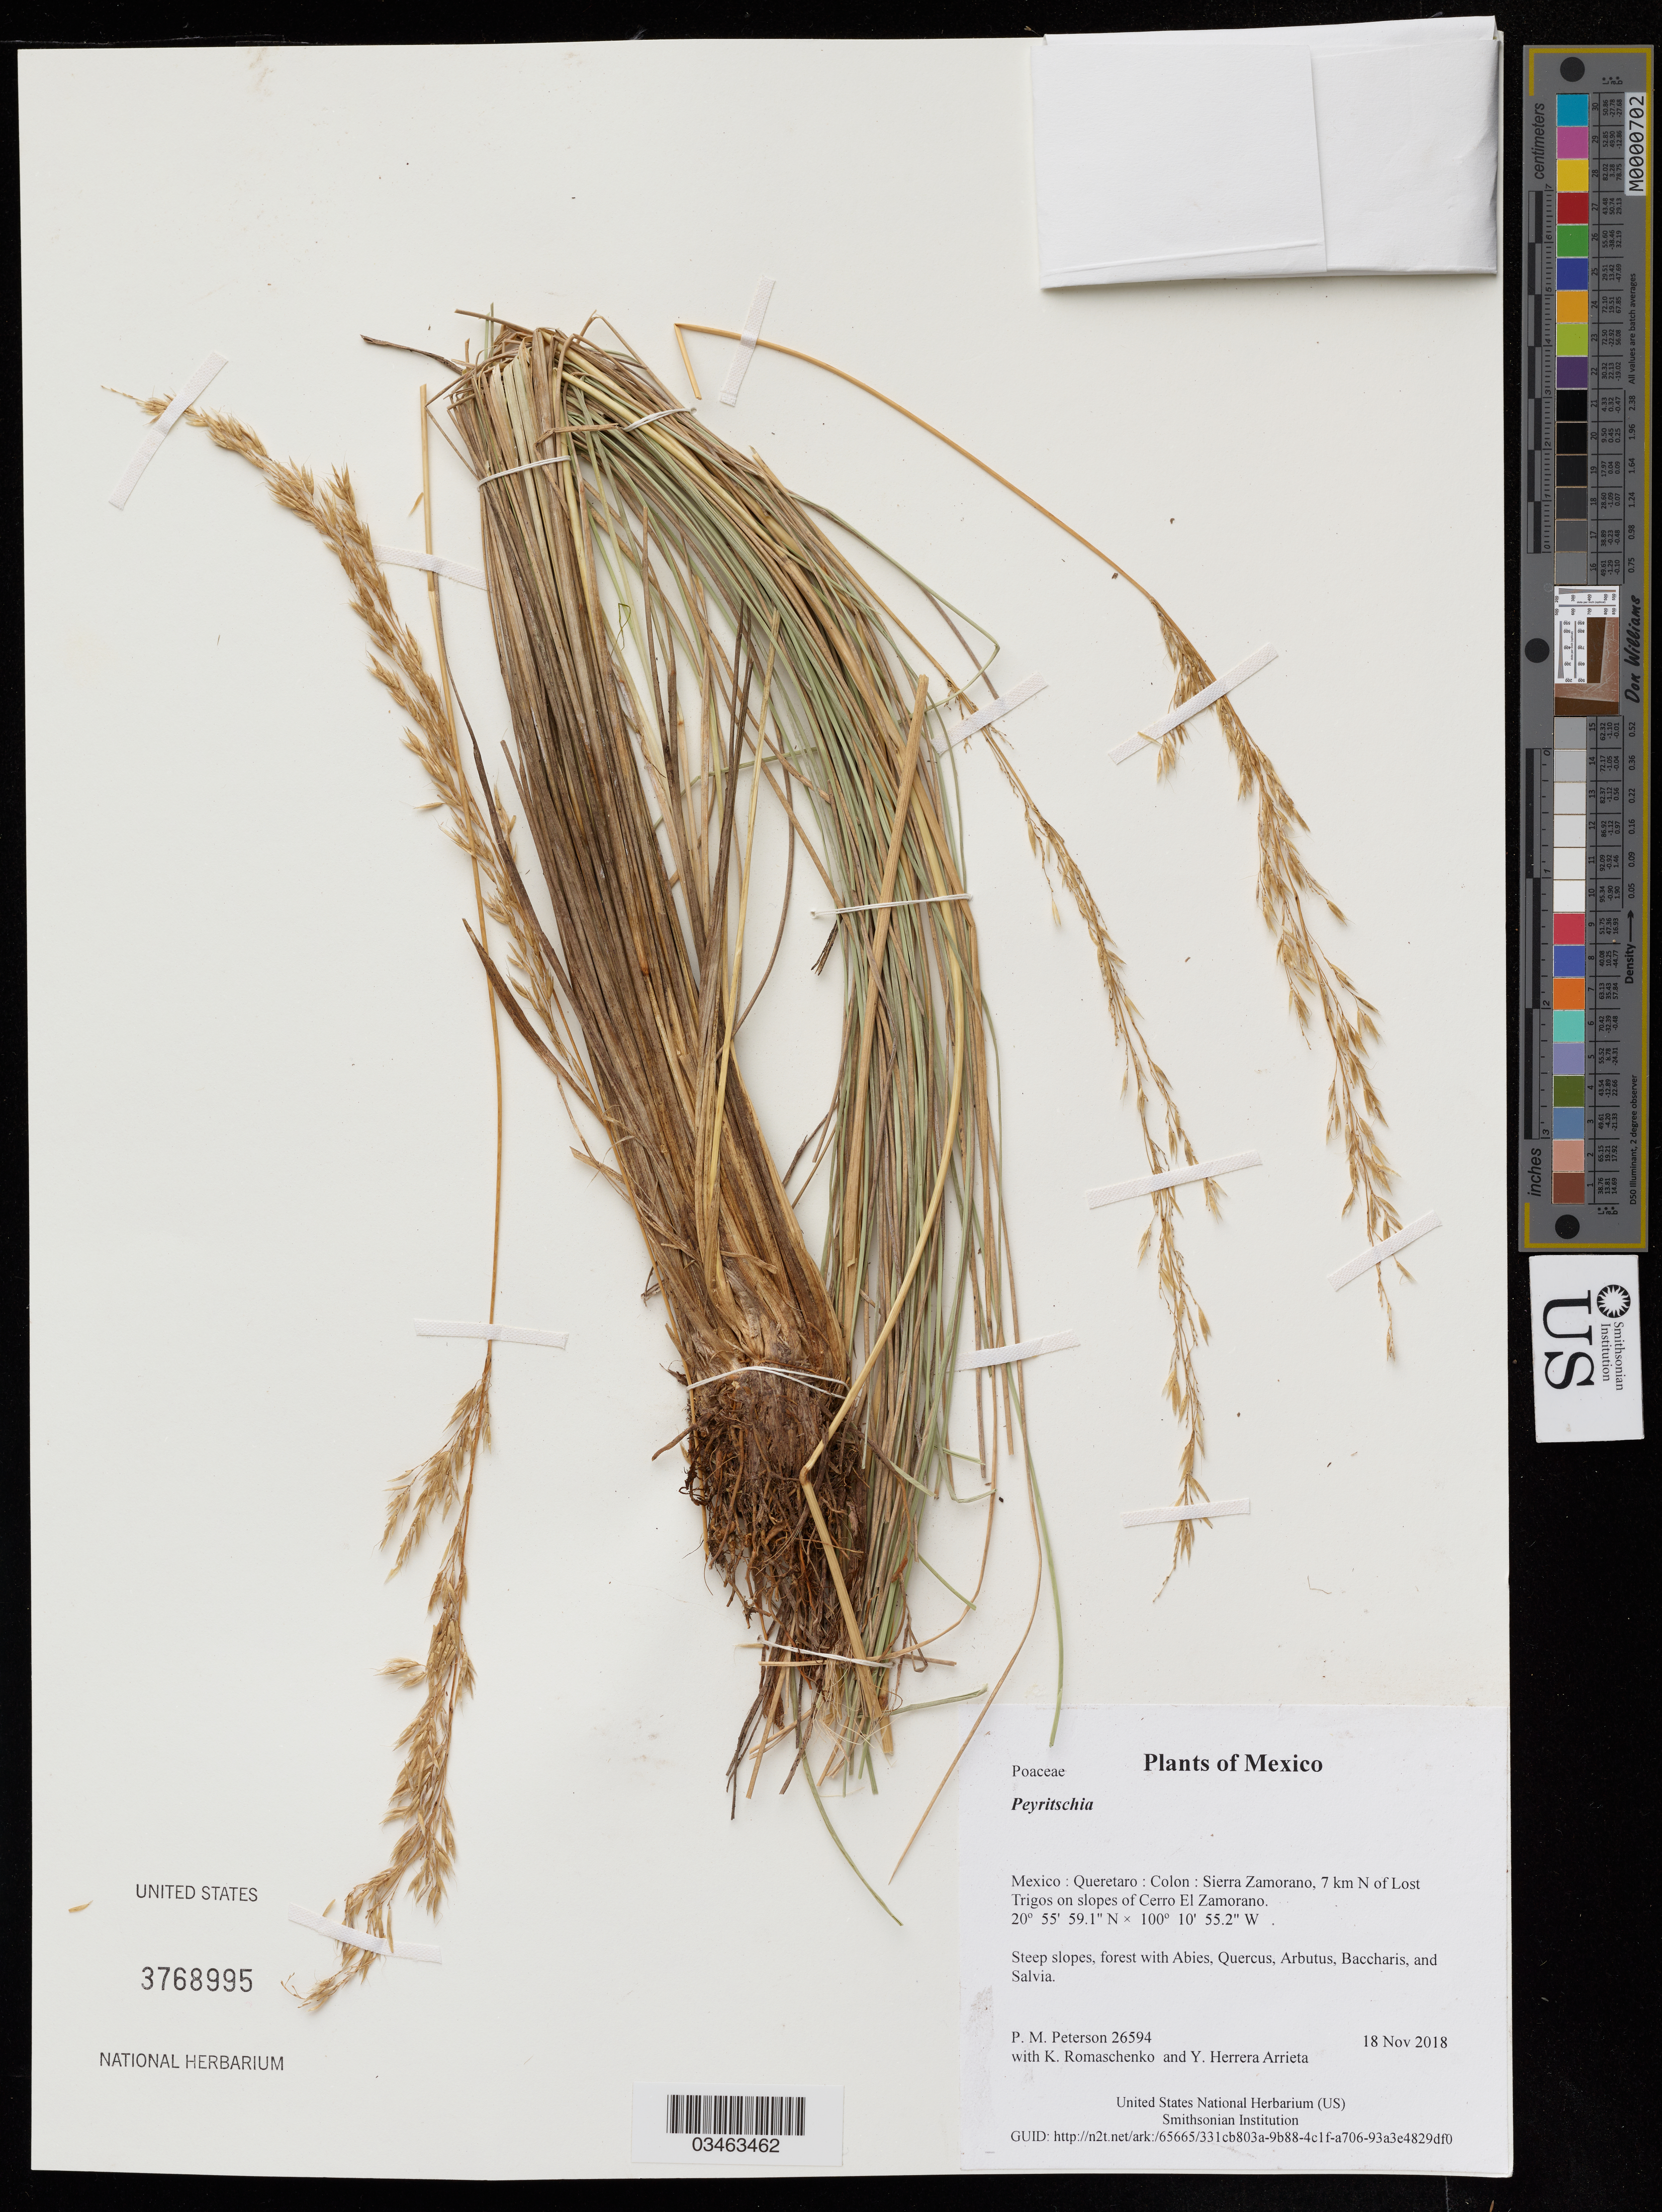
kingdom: Plantae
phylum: Tracheophyta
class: Liliopsida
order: Poales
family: Poaceae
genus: Peyritschia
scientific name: Peyritschia sp.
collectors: P. M. Peterson, K. Romaschenko & Y. Herrera Arrieta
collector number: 26594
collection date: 2018-11-18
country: Mexico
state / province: Queretaro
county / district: Colon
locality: Sierra Zamorano, 7 km N of Lost Trigos on slopes of Cerro El Zamorano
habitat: Steep slopes, forest with Abies, Quercus, Arbutus, Baccharis, and Salvia.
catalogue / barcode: US 3768995